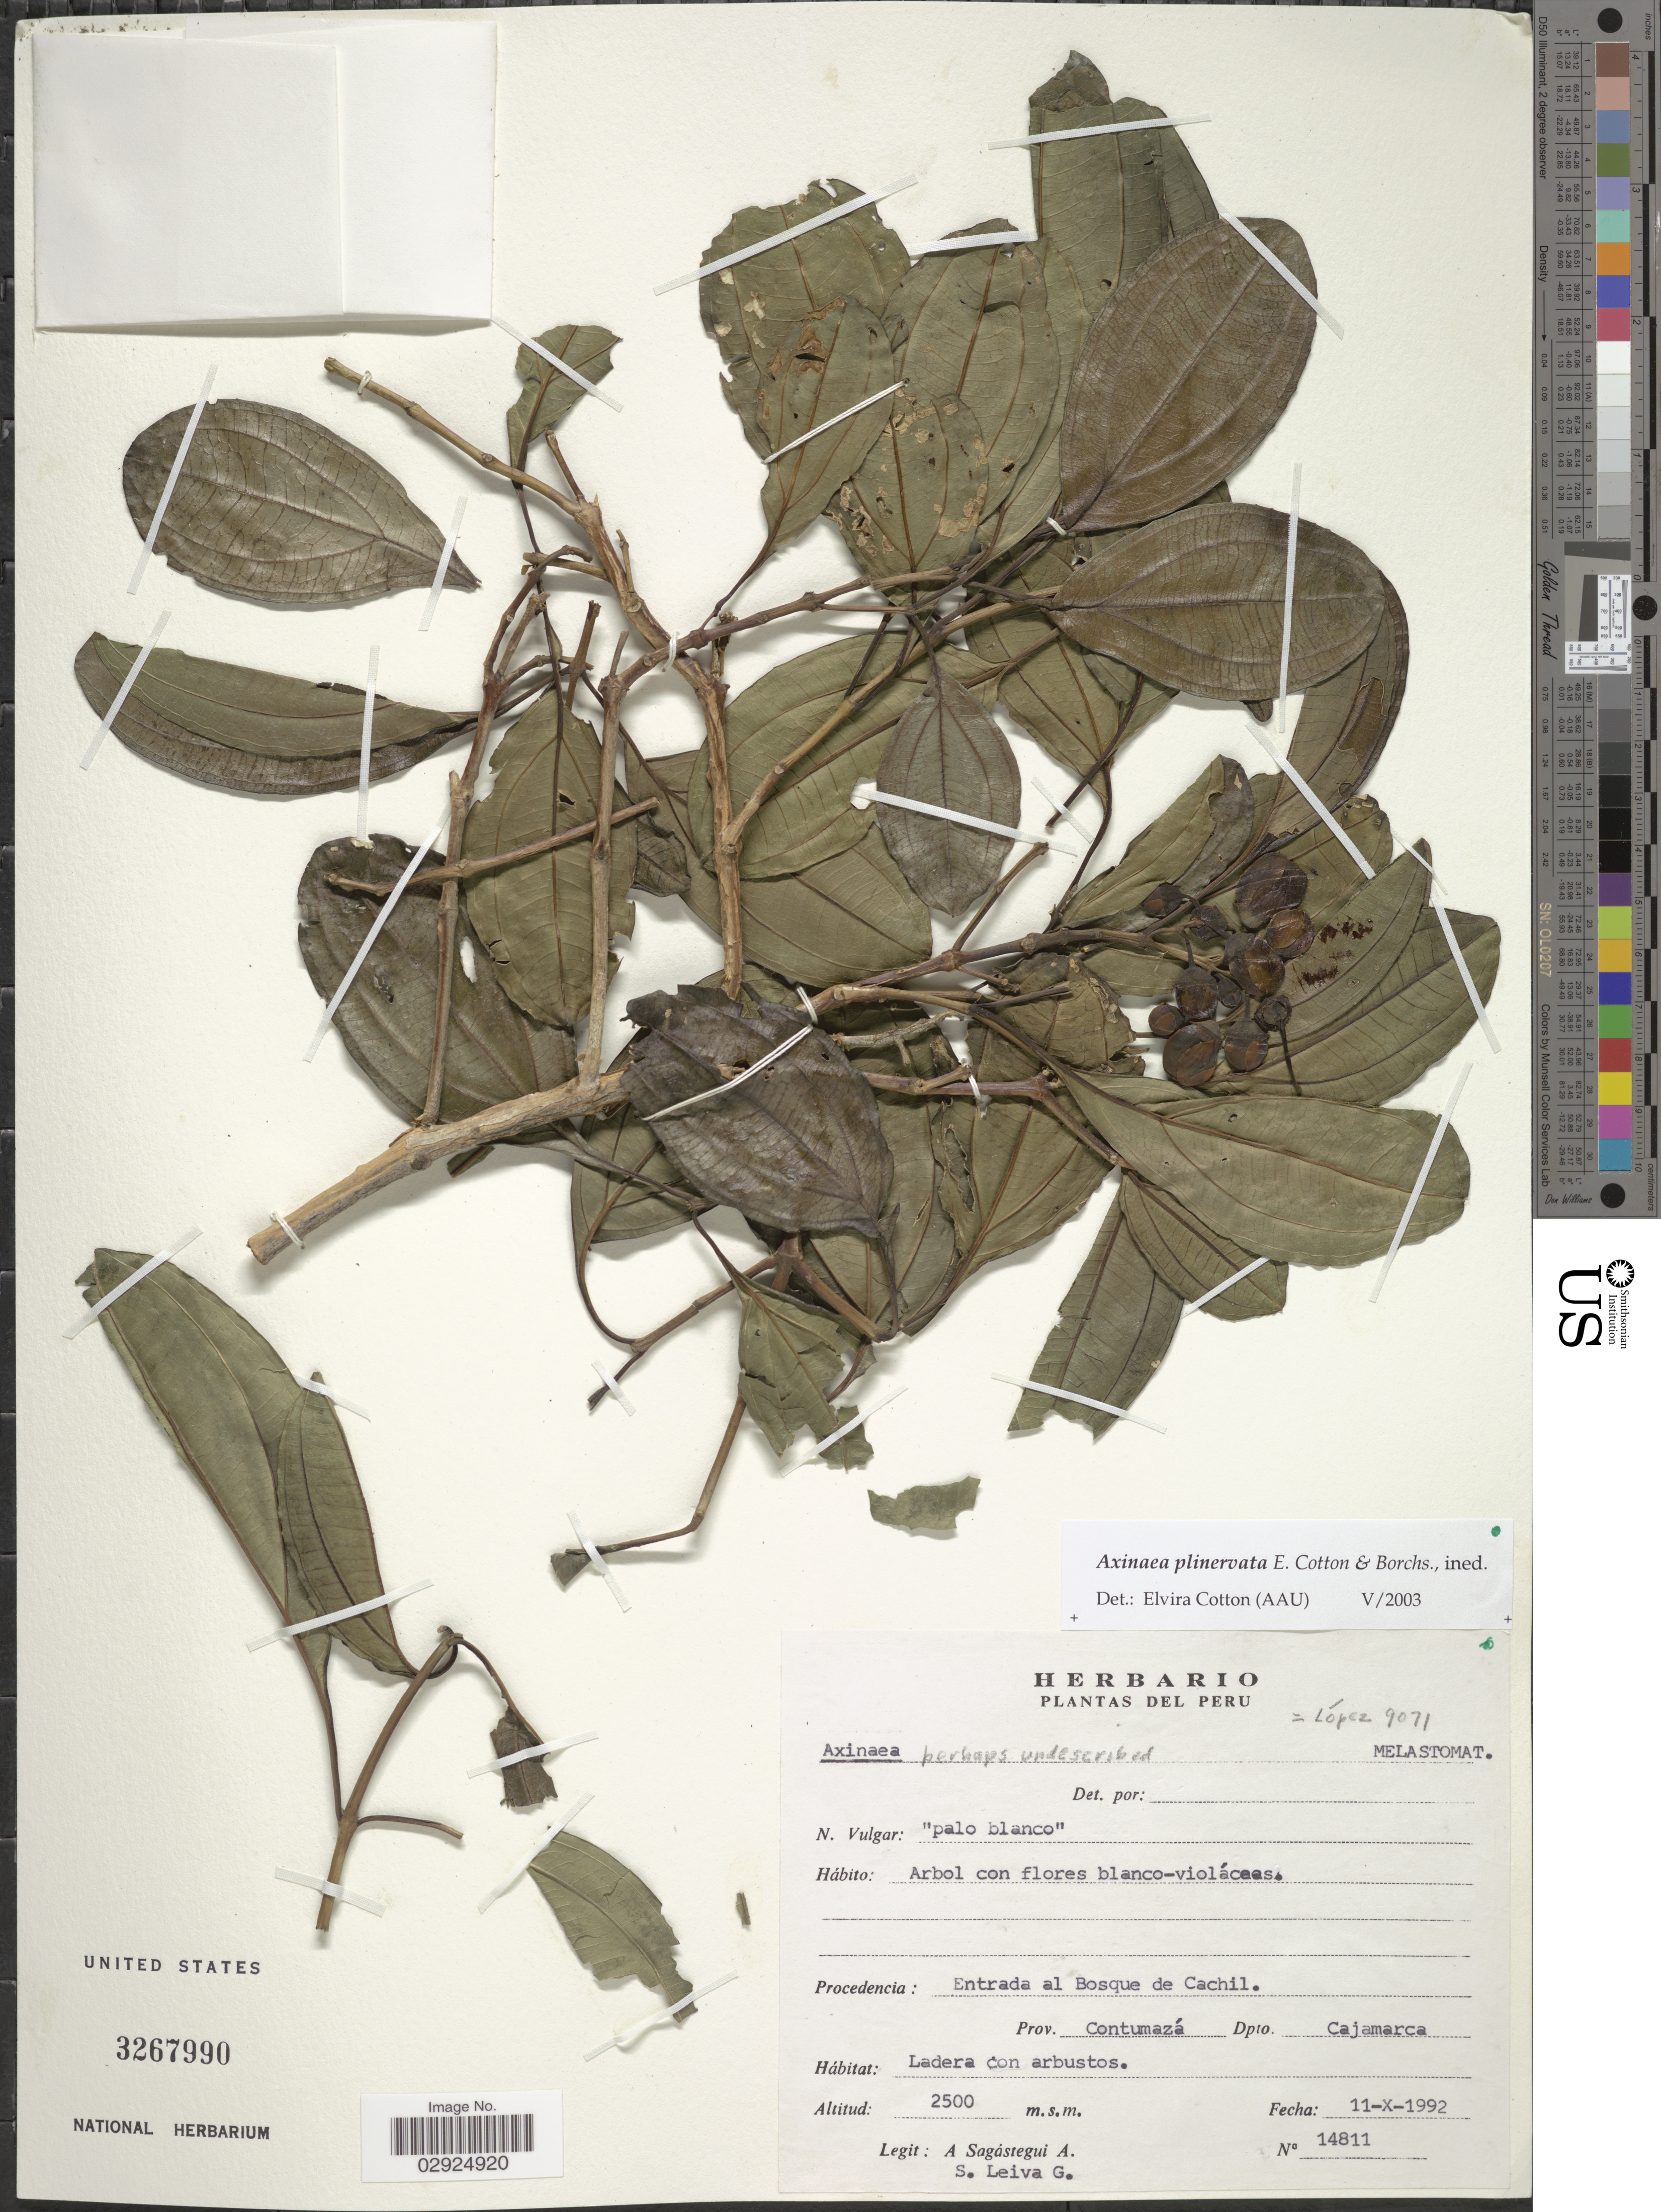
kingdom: Plantae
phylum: Tracheophyta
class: Magnoliopsida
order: Myrtales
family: Melastomataceae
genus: Axinaea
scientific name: Axinaea plinervata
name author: E. Cotton & Borchs.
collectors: A. Sagástegui A. & S. Leiva G.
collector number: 14811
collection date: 1992-10-11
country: Peru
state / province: Cajamarca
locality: Procedencia: Entrada al Bosque de Cachil, Prov. Contumazá, Dpto. Cajamarca.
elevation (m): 2500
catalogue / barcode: US 3267990